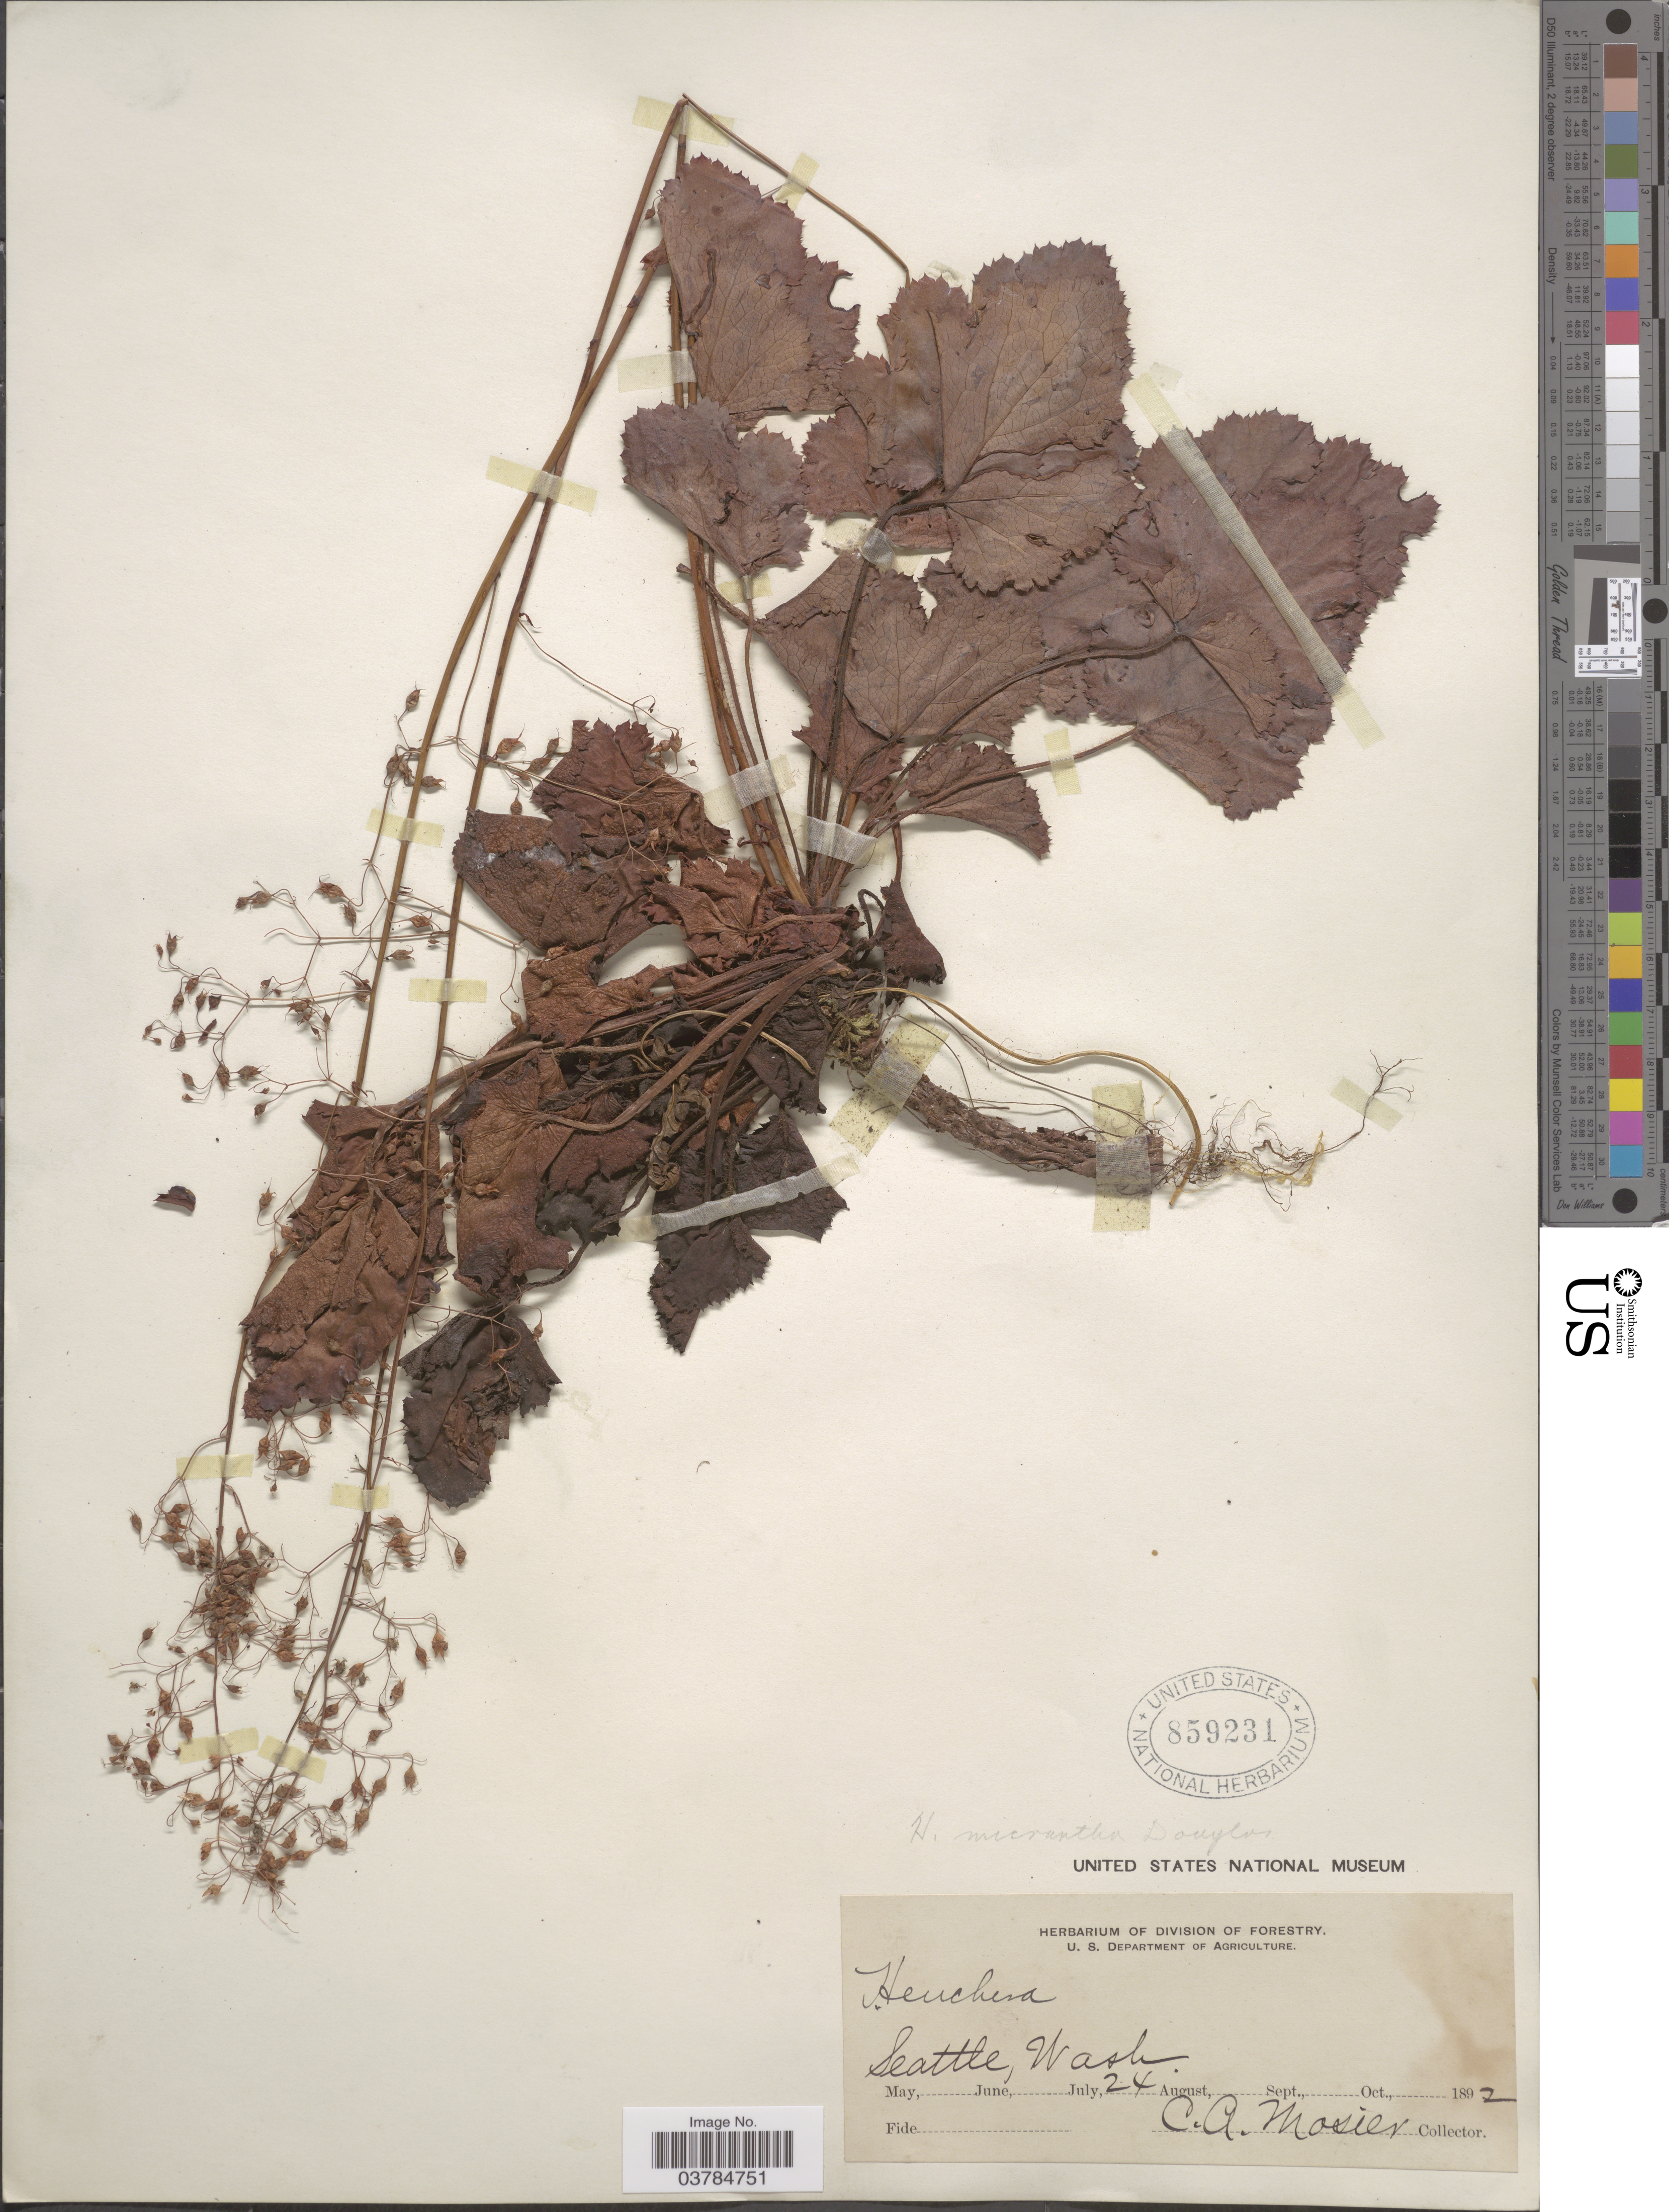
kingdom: Plantae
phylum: Tracheophyta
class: Magnoliopsida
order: Saxifragales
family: Saxifragaceae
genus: Heuchera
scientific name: Heuchera micrantha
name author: Douglas ex Lindl.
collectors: C. A. Mosier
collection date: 1892-07-24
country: United States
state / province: Washington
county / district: King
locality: Seattle.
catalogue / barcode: US 859231